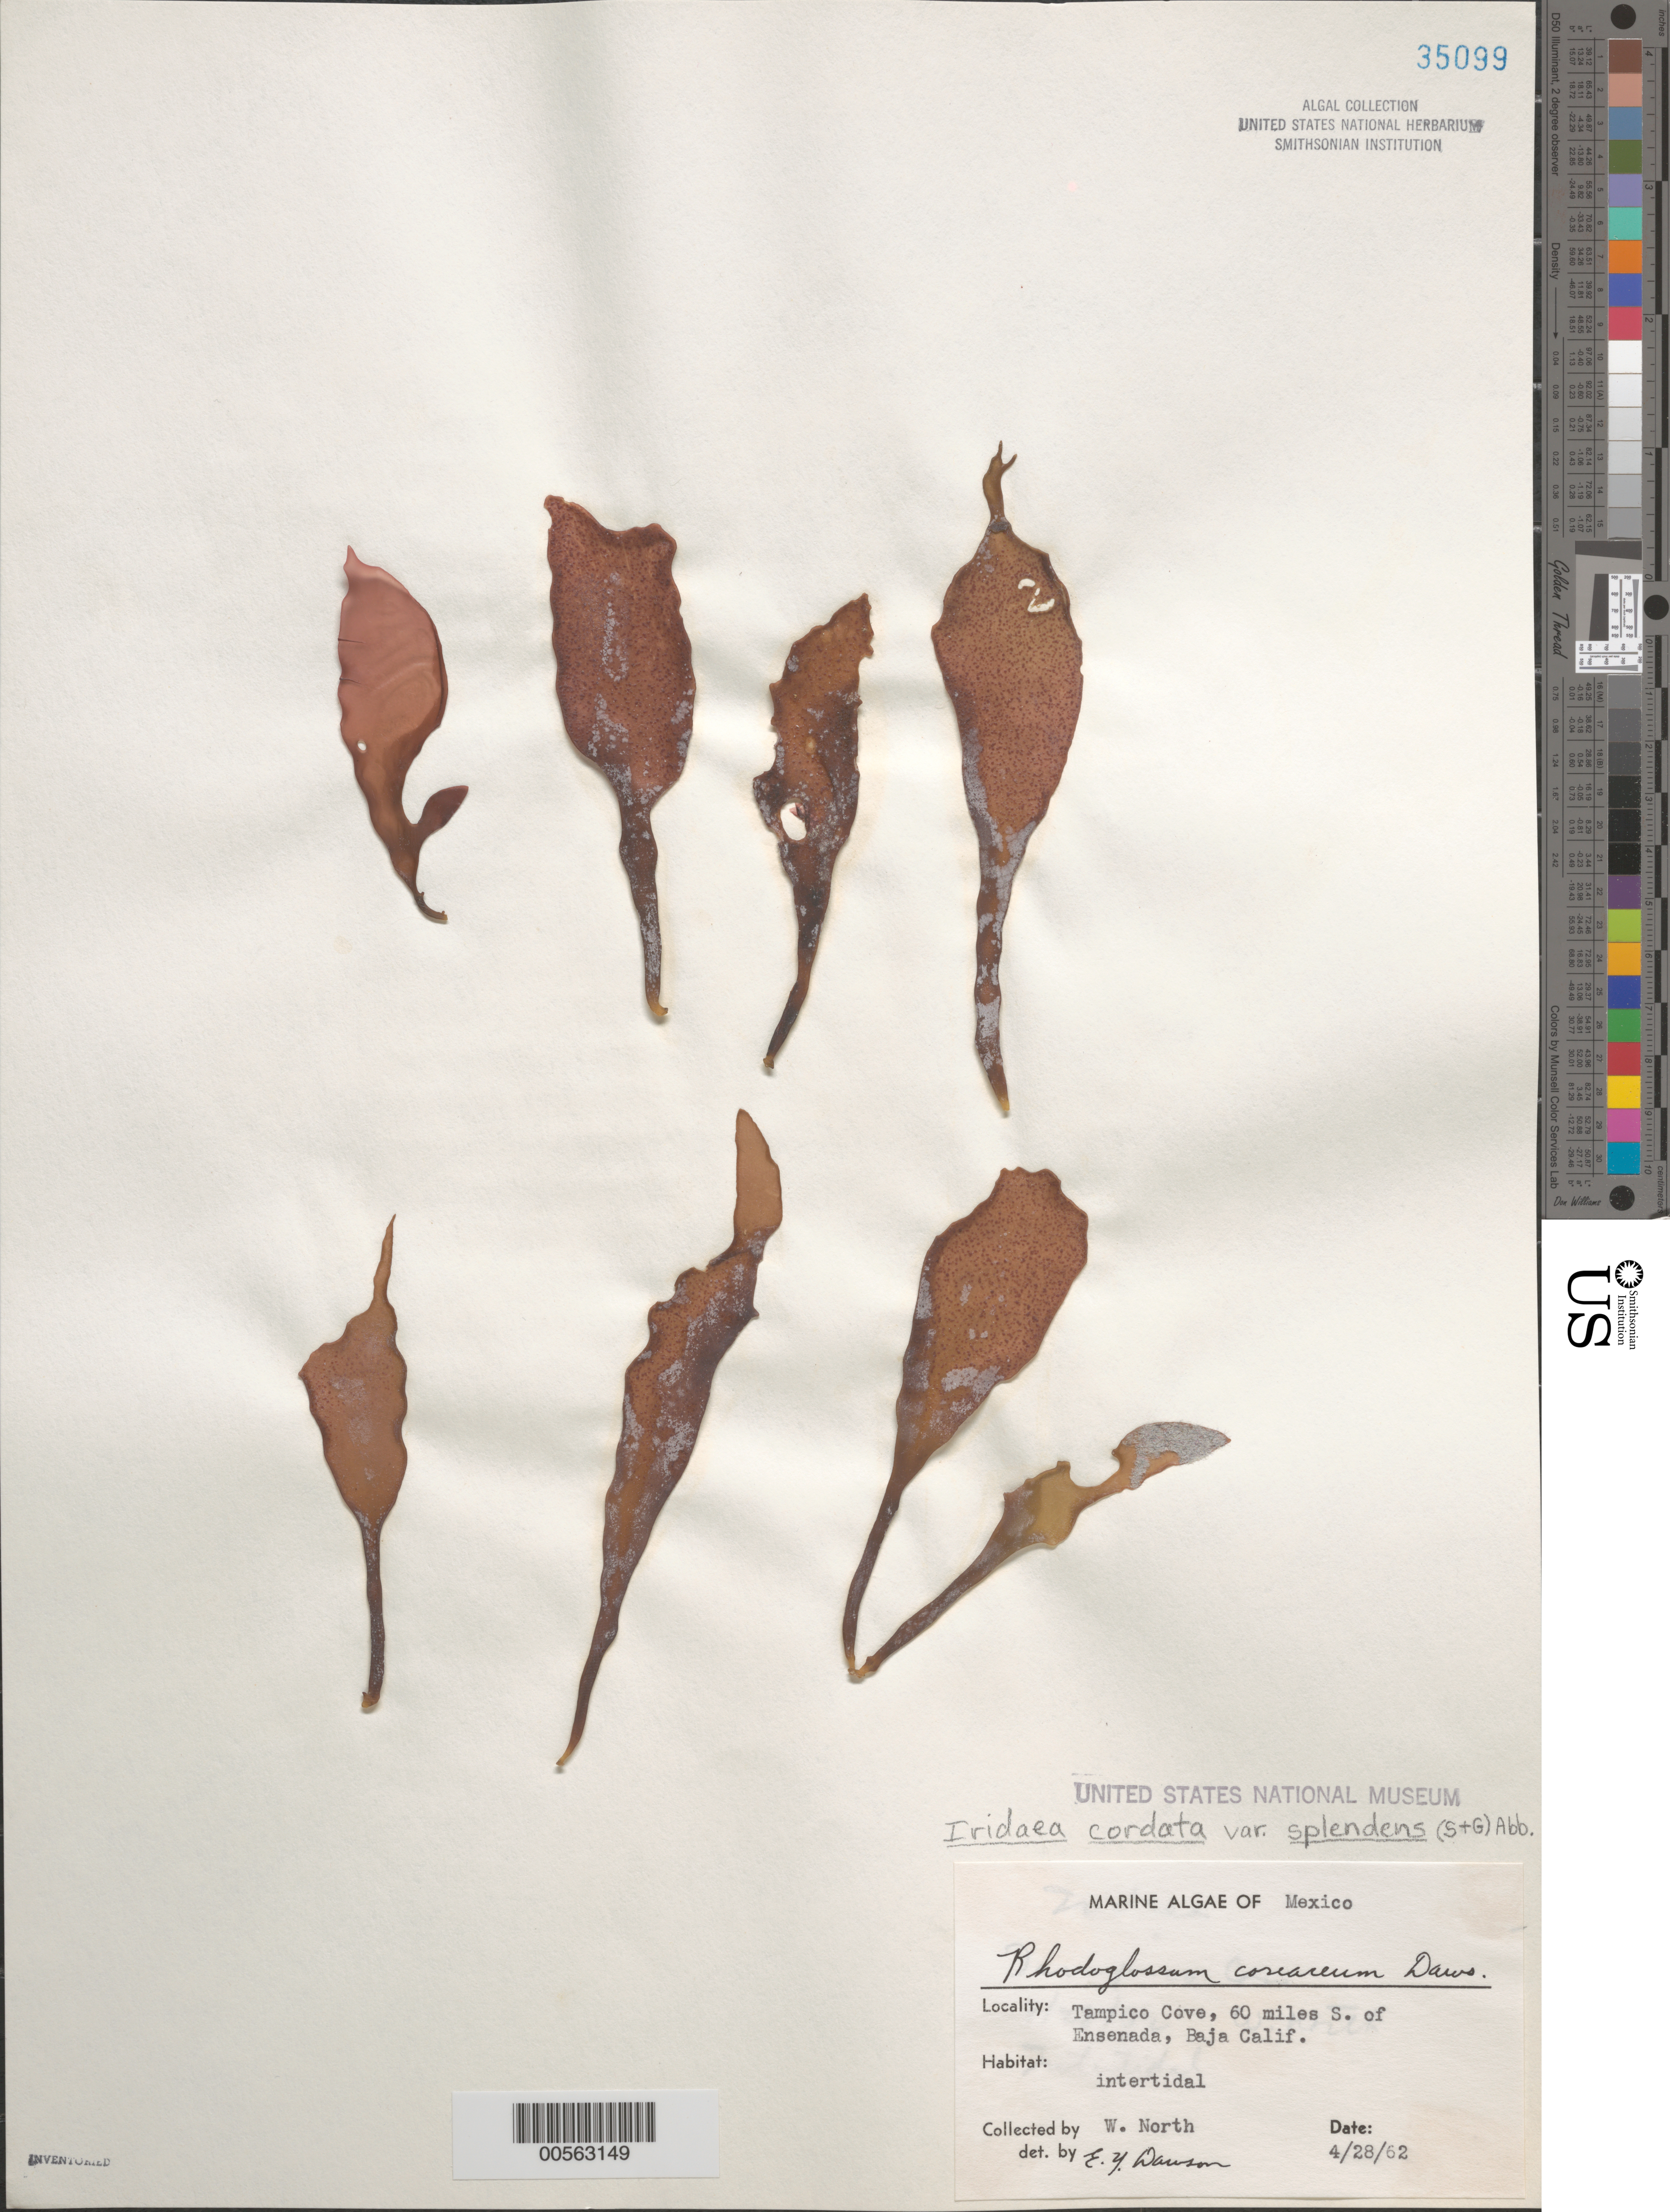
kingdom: Plantae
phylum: Rhodophyta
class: Florideophyceae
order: Gigartinales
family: Gigartinaceae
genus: Iridaea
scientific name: Iridaea cordata var. splendens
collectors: W. North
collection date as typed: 28 Apr 1962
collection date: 1962-04-28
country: Mexico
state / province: Baja California Norte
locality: Tampico Cove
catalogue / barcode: US 35099